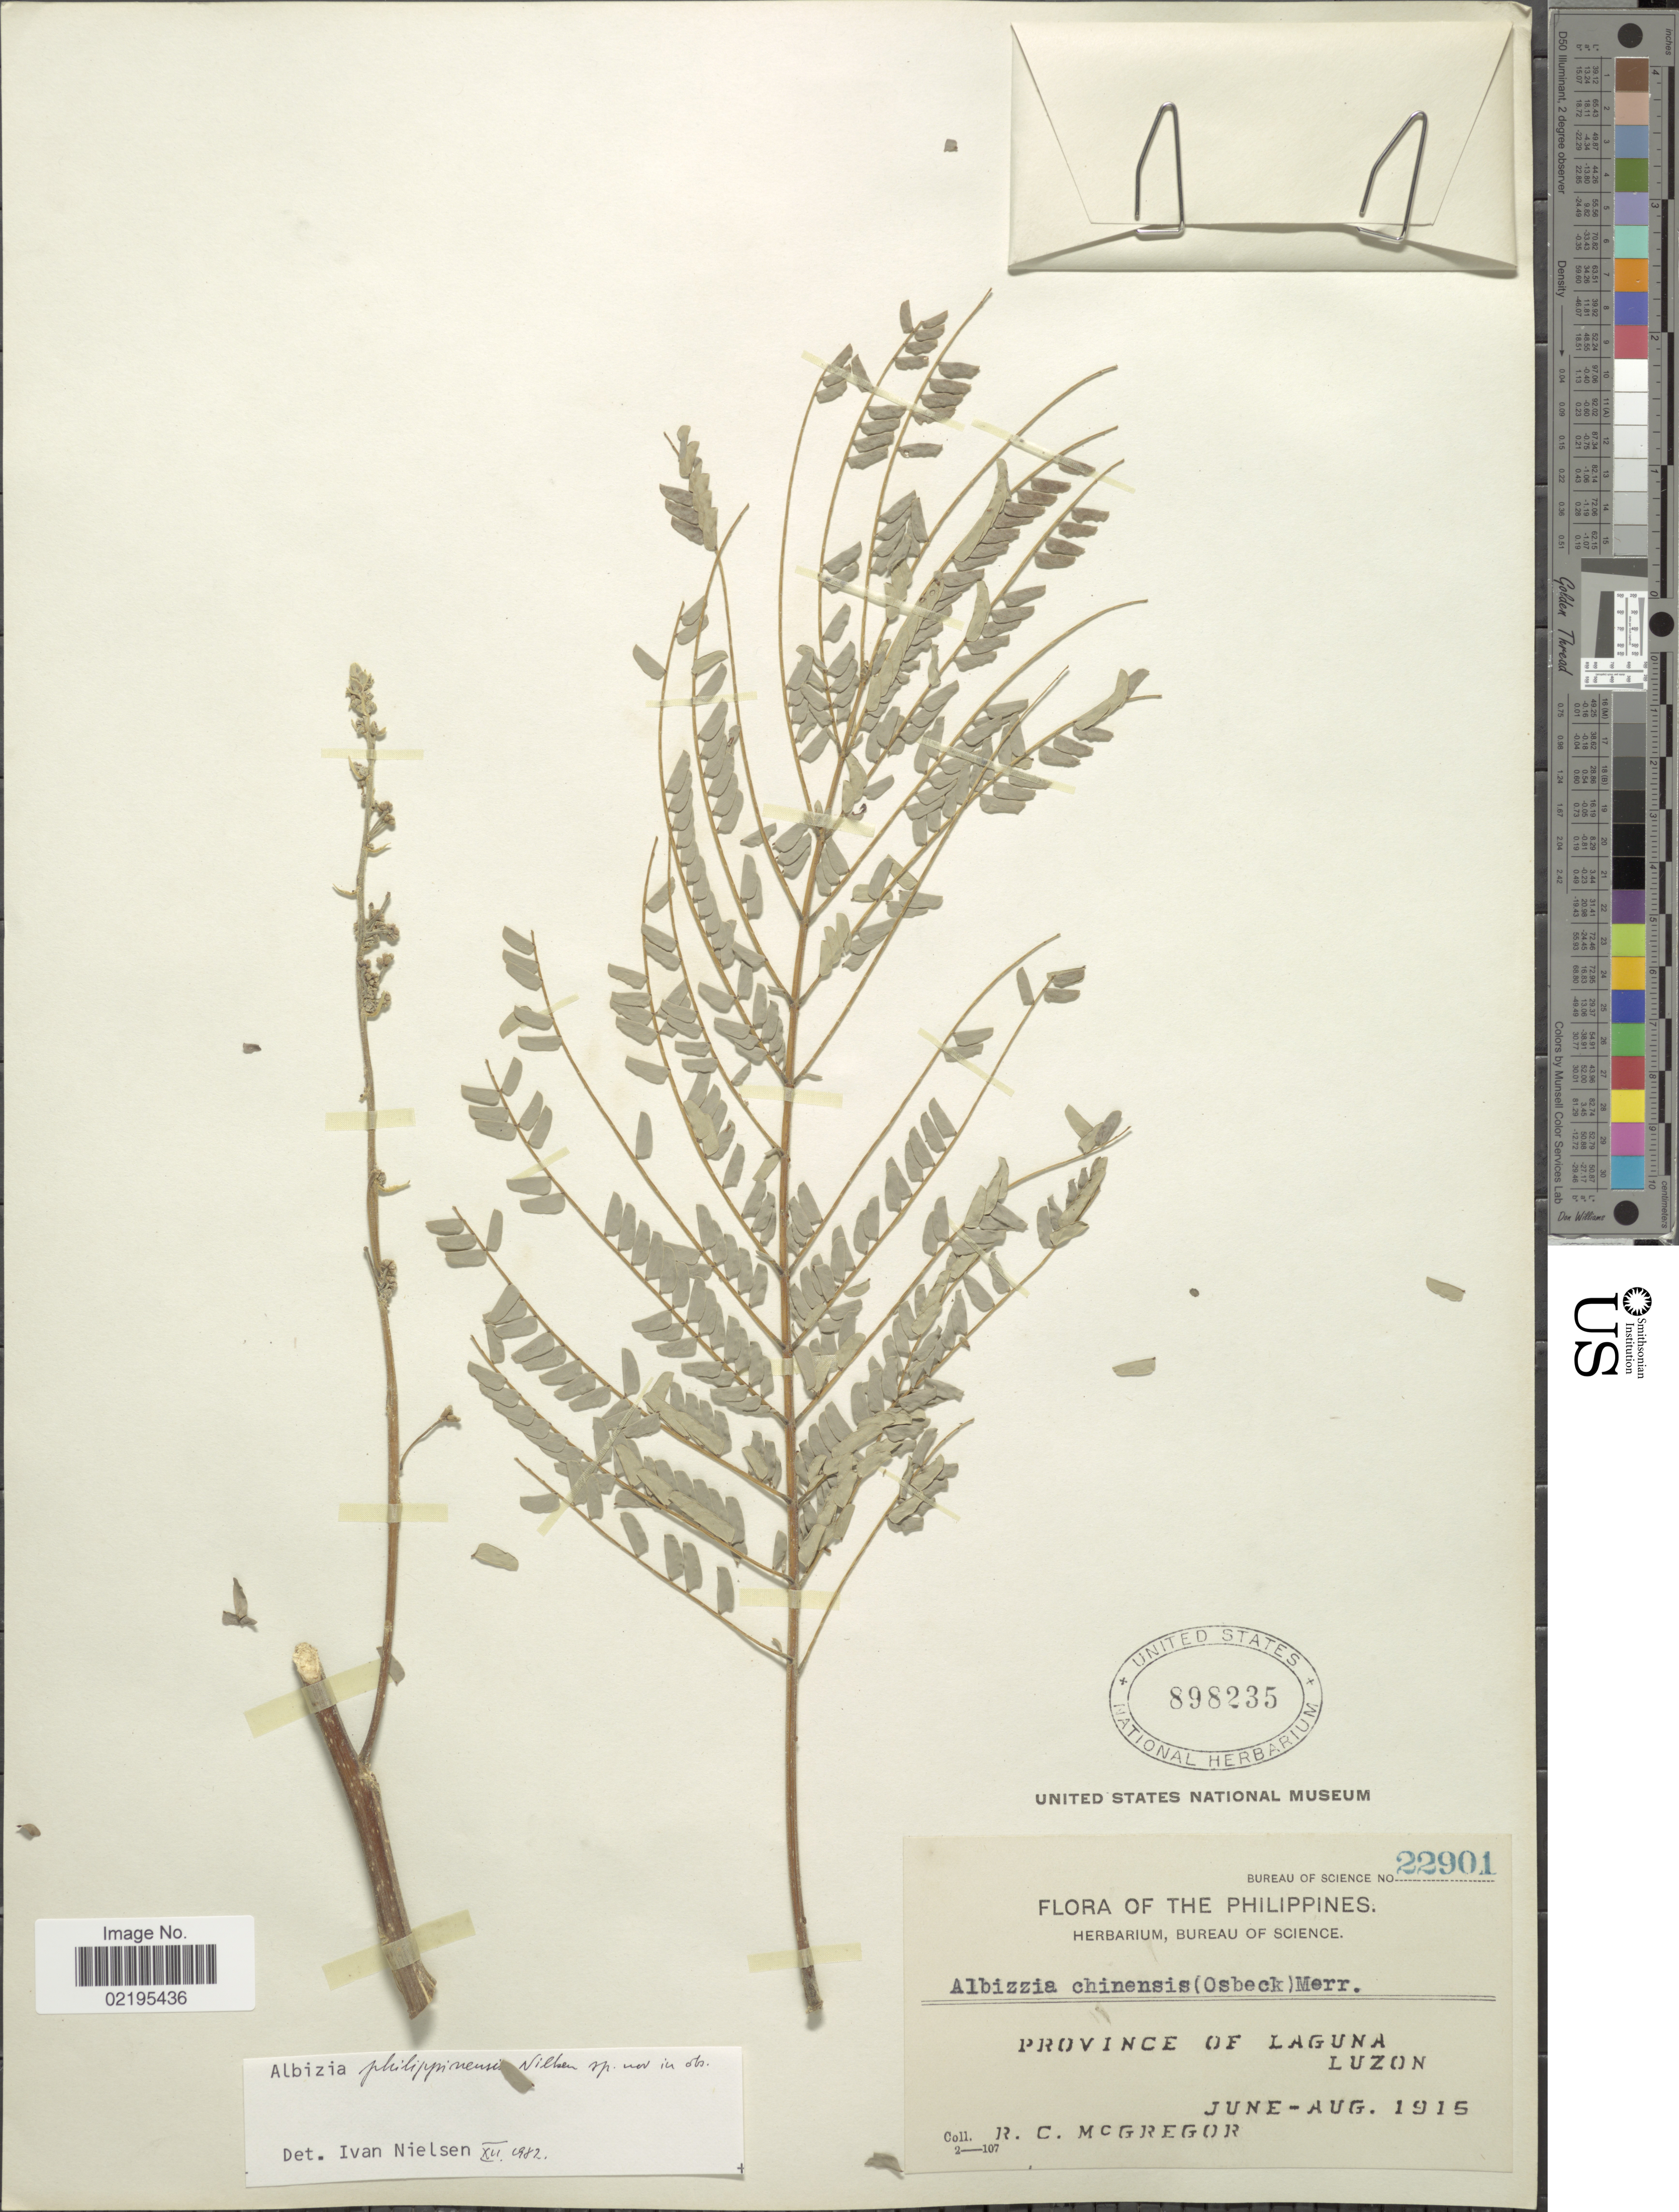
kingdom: Plantae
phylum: Tracheophyta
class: Magnoliopsida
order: Fabales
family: Fabaceae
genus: Albizia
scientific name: Albizia philippinensis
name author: I.C. Nielsen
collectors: R. C. McGregor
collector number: Bureau of Science 22901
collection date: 1915-06/1915-08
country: Philippines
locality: Province of Laguna, Luzon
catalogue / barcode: US 898235